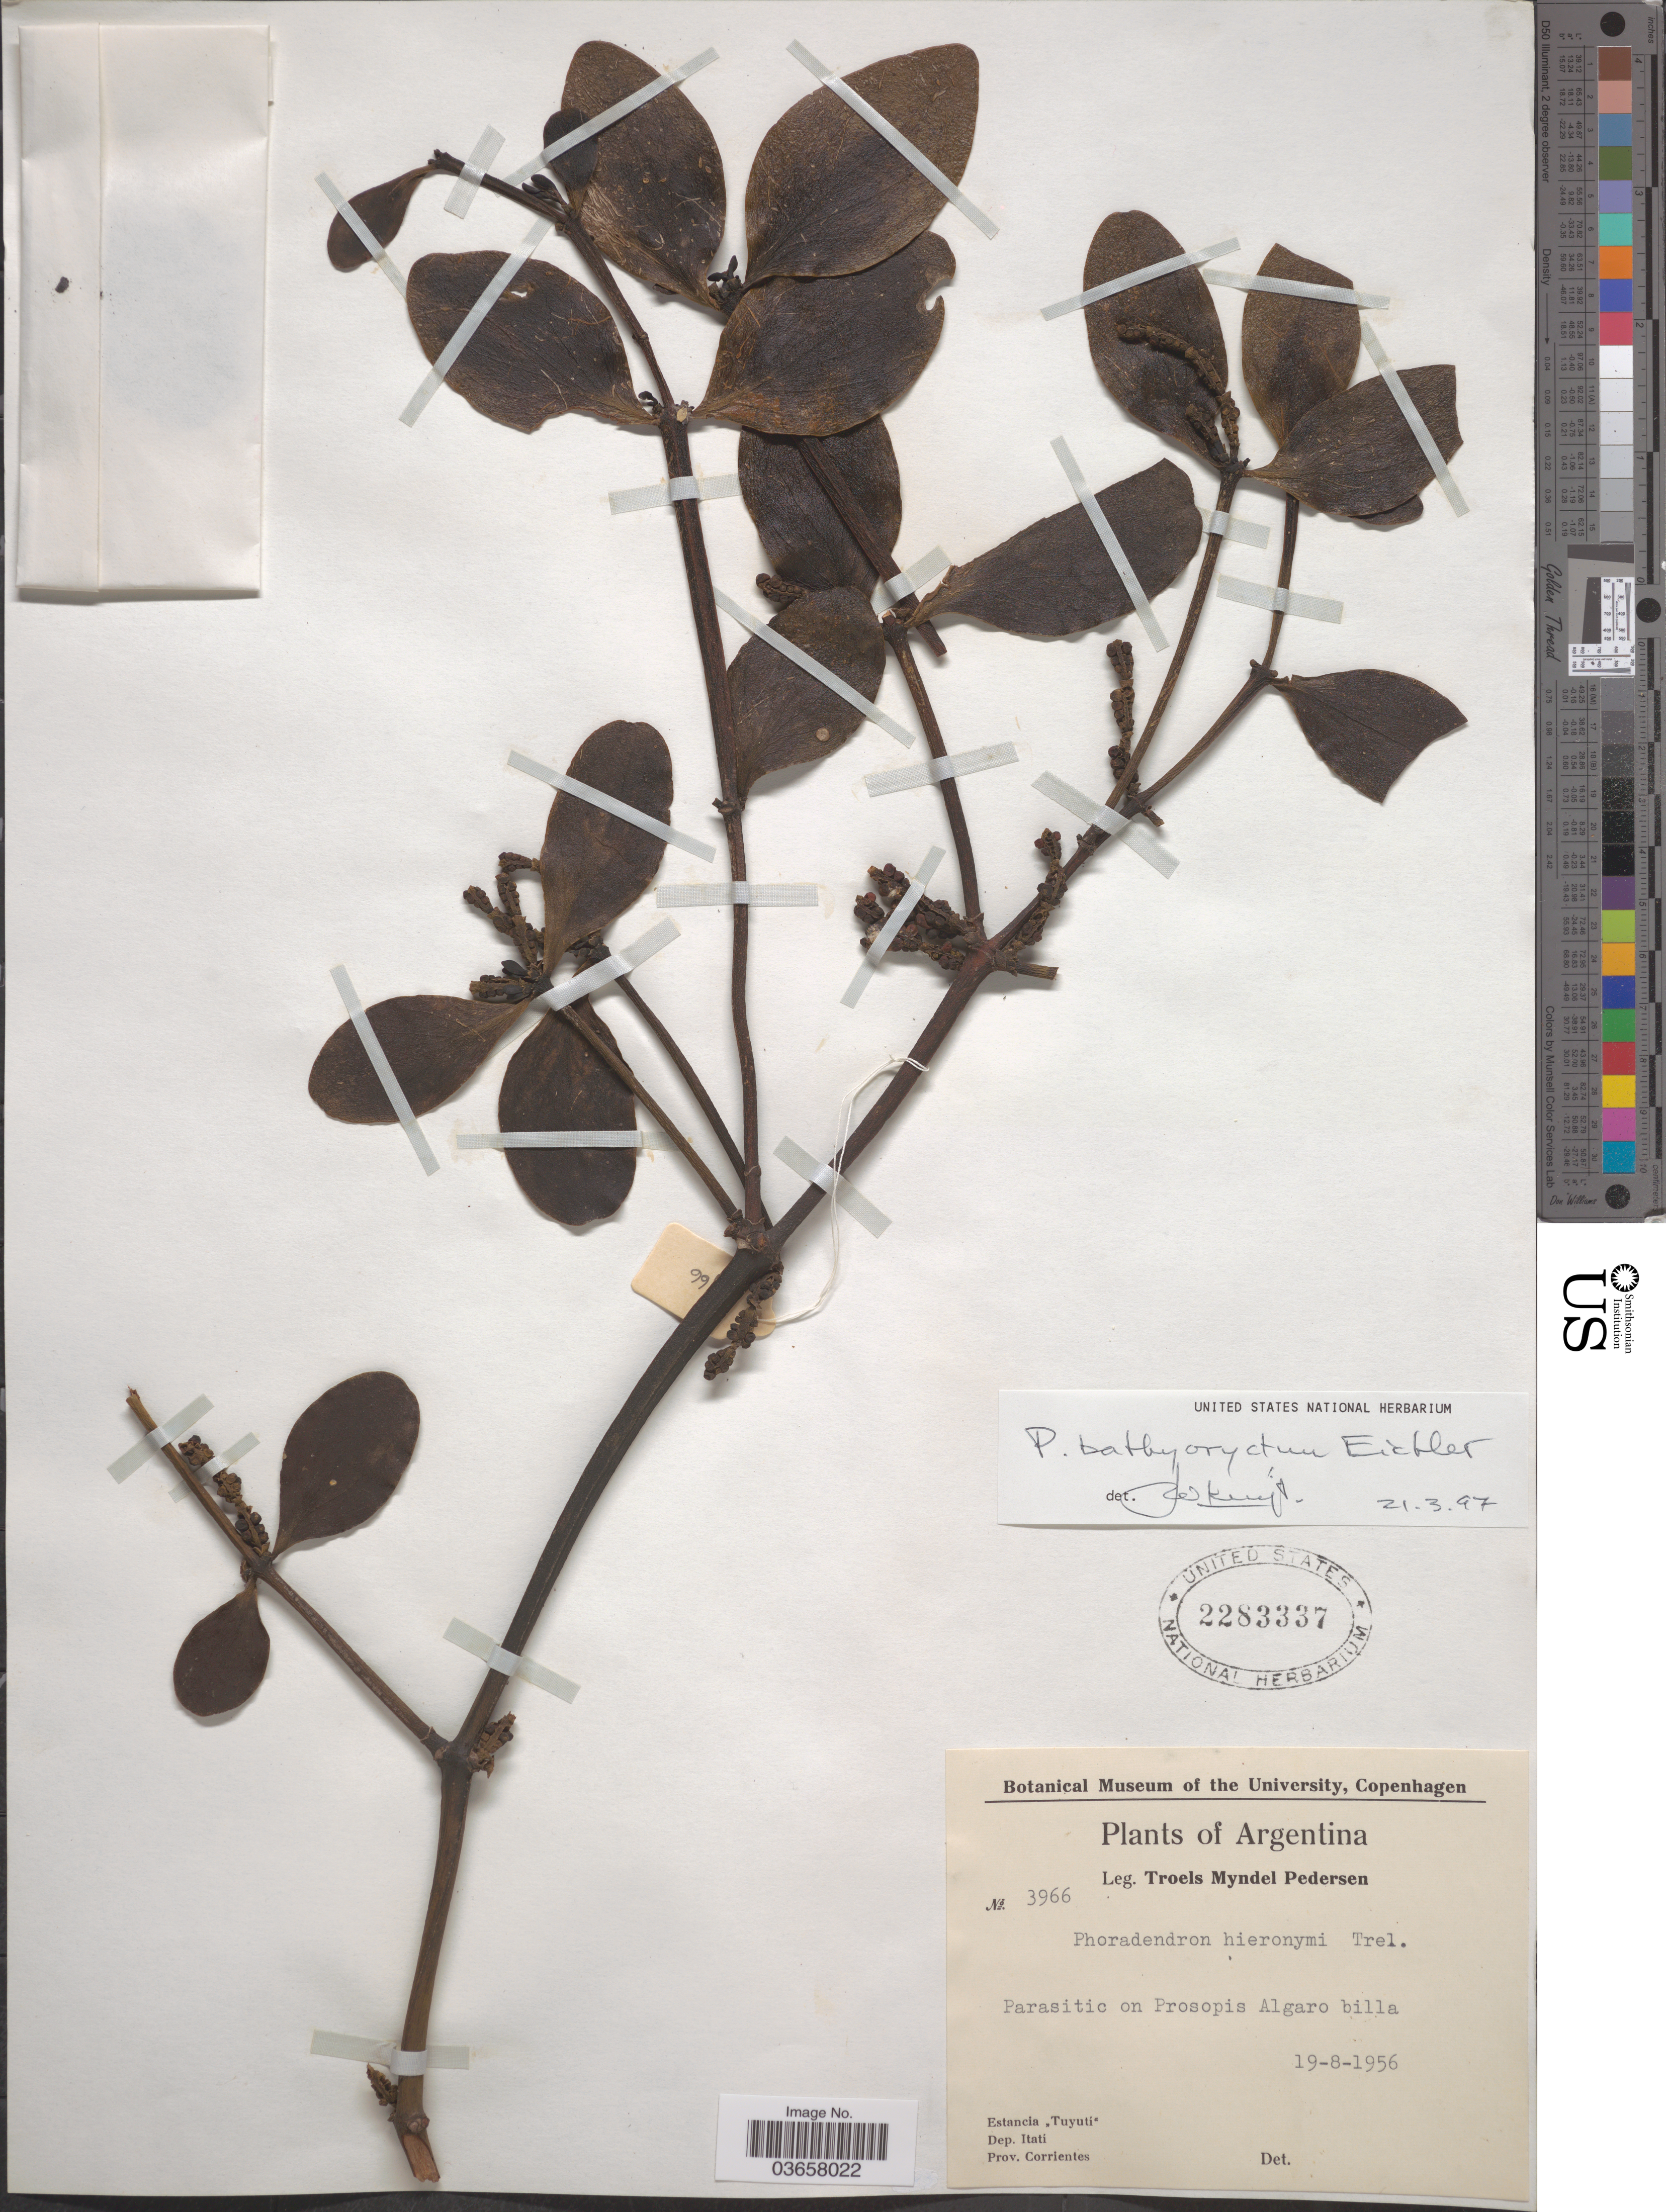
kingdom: Plantae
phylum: Tracheophyta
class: Magnoliopsida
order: Santalales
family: Viscaceae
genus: Phoradendron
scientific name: Phoradendron bathyoryctorum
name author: Eichler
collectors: T. Pederson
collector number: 3966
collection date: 1956-08-19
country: Argentina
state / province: Corrientes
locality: Estancia "Tuyuti". Dep. Itati.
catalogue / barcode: US 2283337